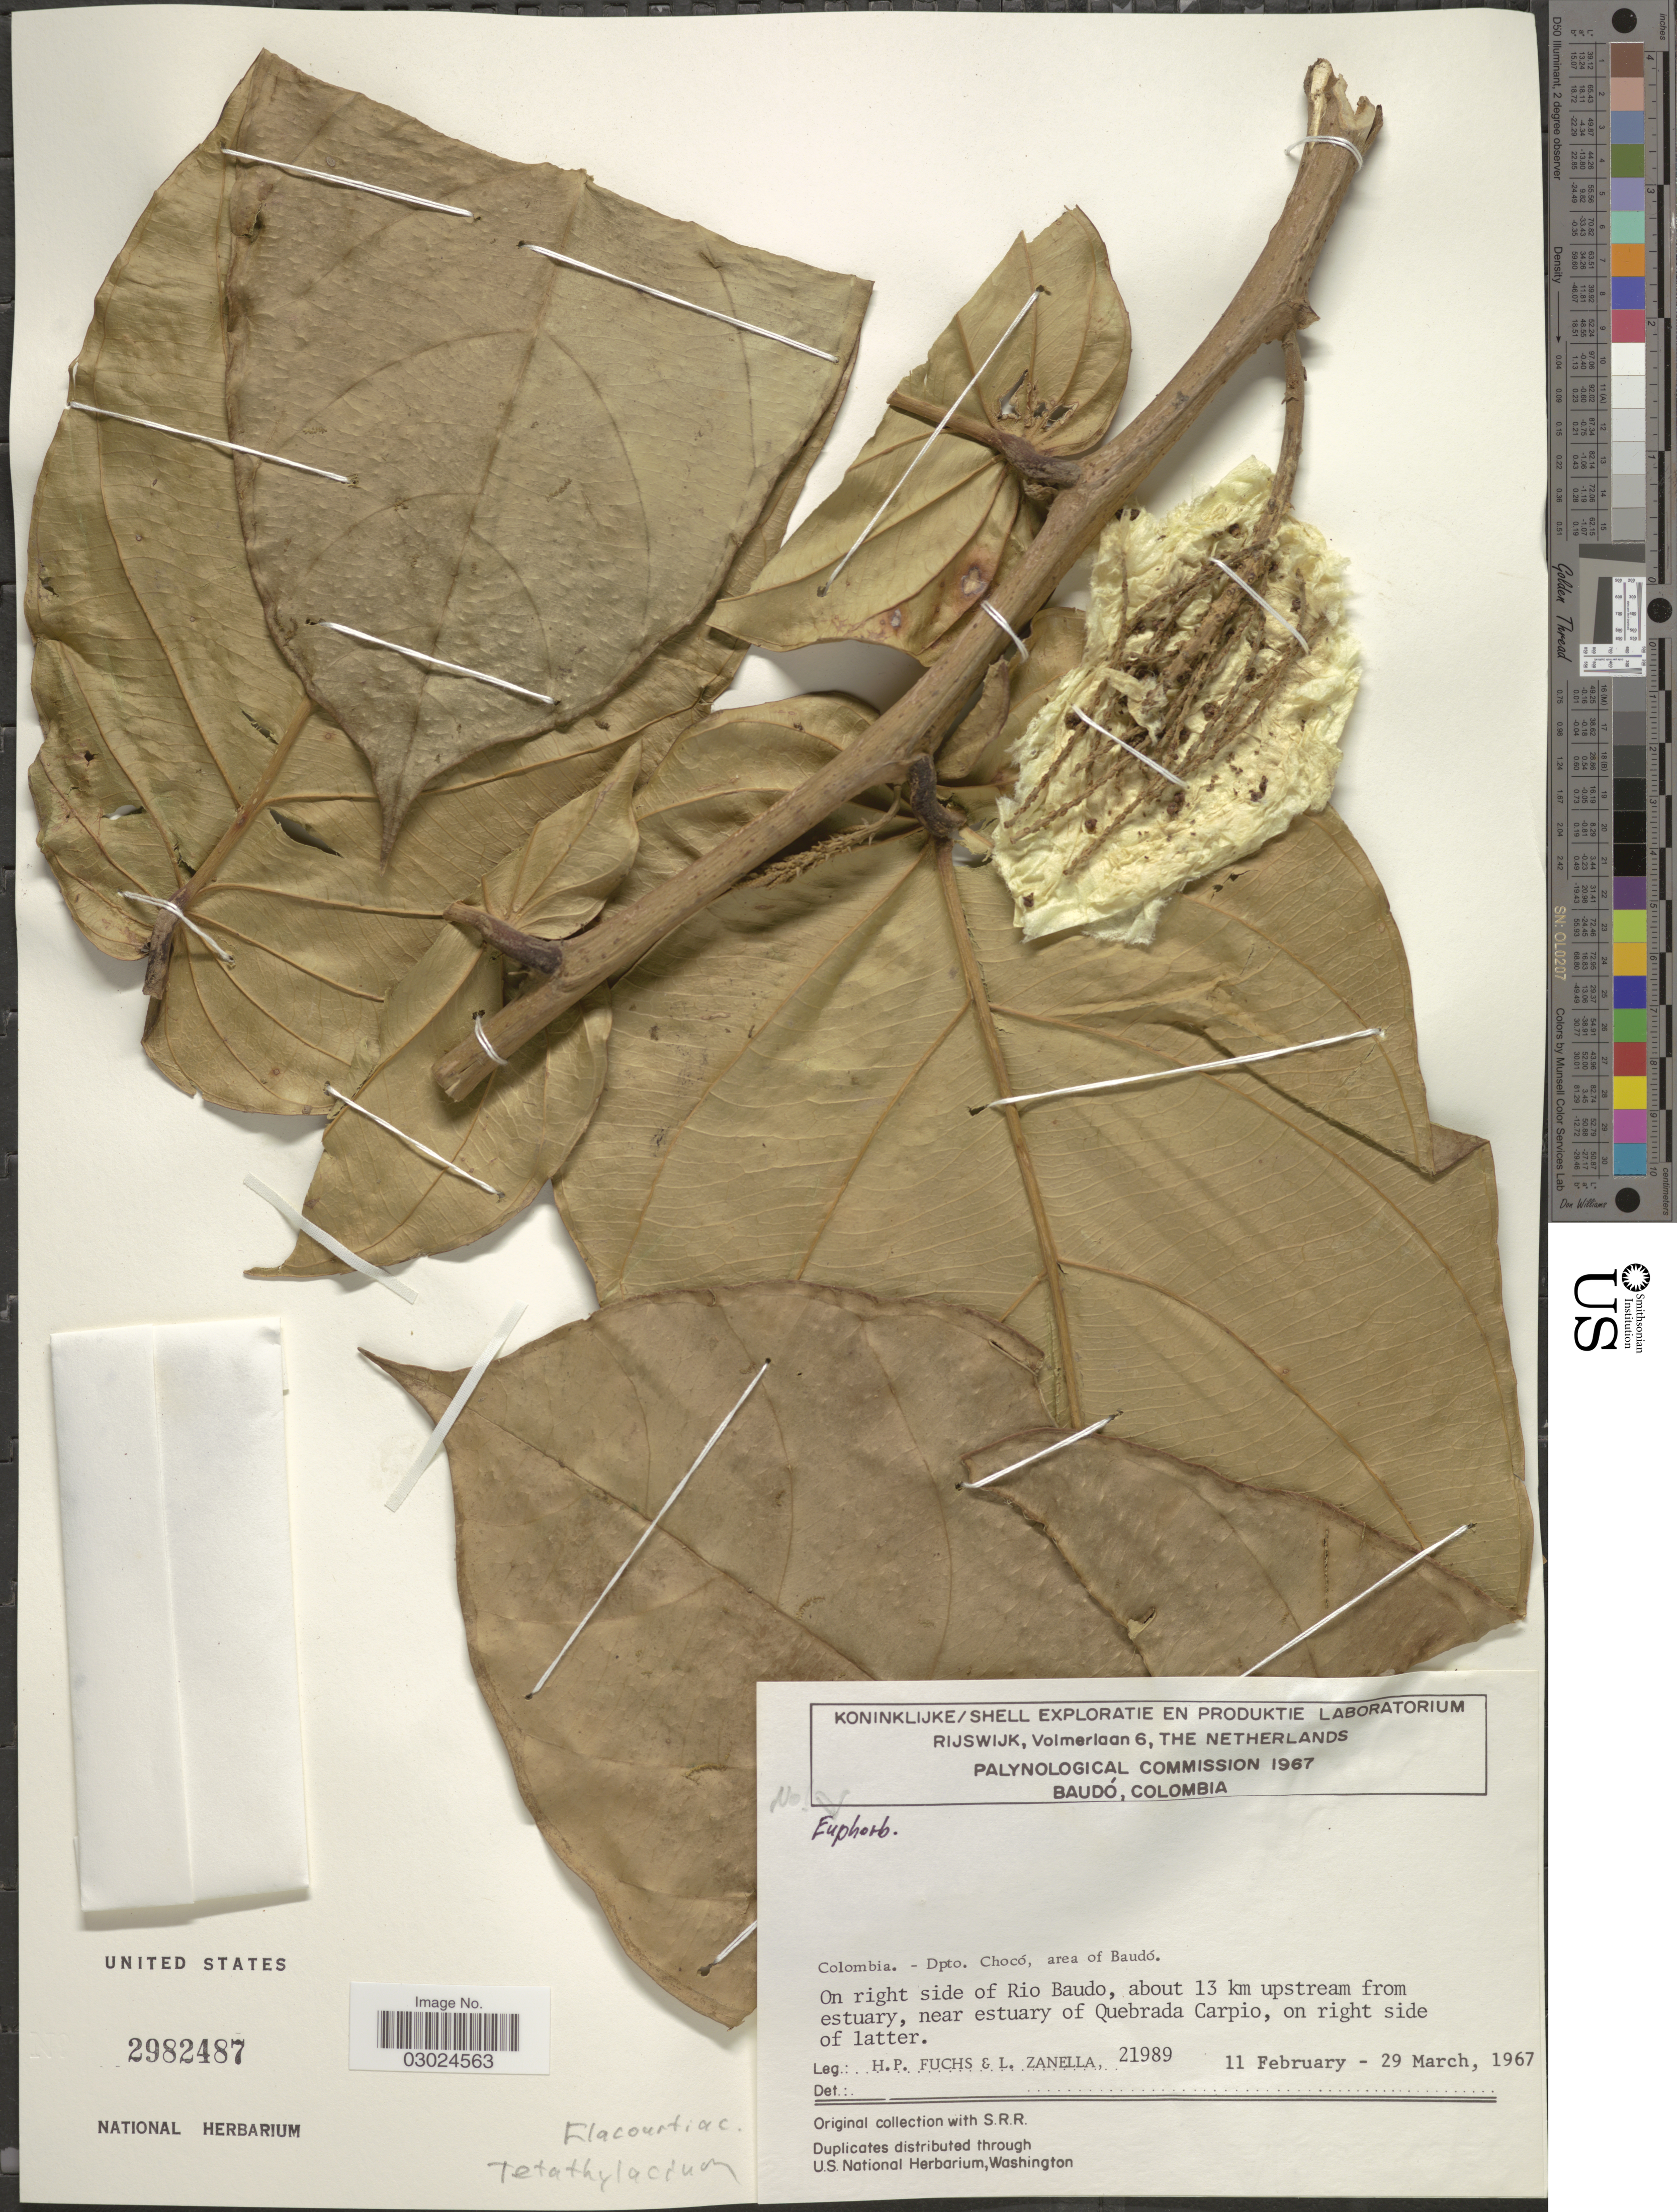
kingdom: Plantae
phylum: Tracheophyta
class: Magnoliopsida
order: Malpighiales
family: Salicaceae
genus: Tetrathylacium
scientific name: Tetrathylacium macrophyllum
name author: Poepp.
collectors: H. P. Fuchs & L. Zanella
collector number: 21989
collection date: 1967-02-11/1967-03-29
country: Colombia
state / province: Chocó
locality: Dpto. Chocó, area of Baudó. On right side of Rio Baudo, about 13 km upstream from estuary, near estuary of Quebrada Carpio, on right side of latter.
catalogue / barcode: US 2982487